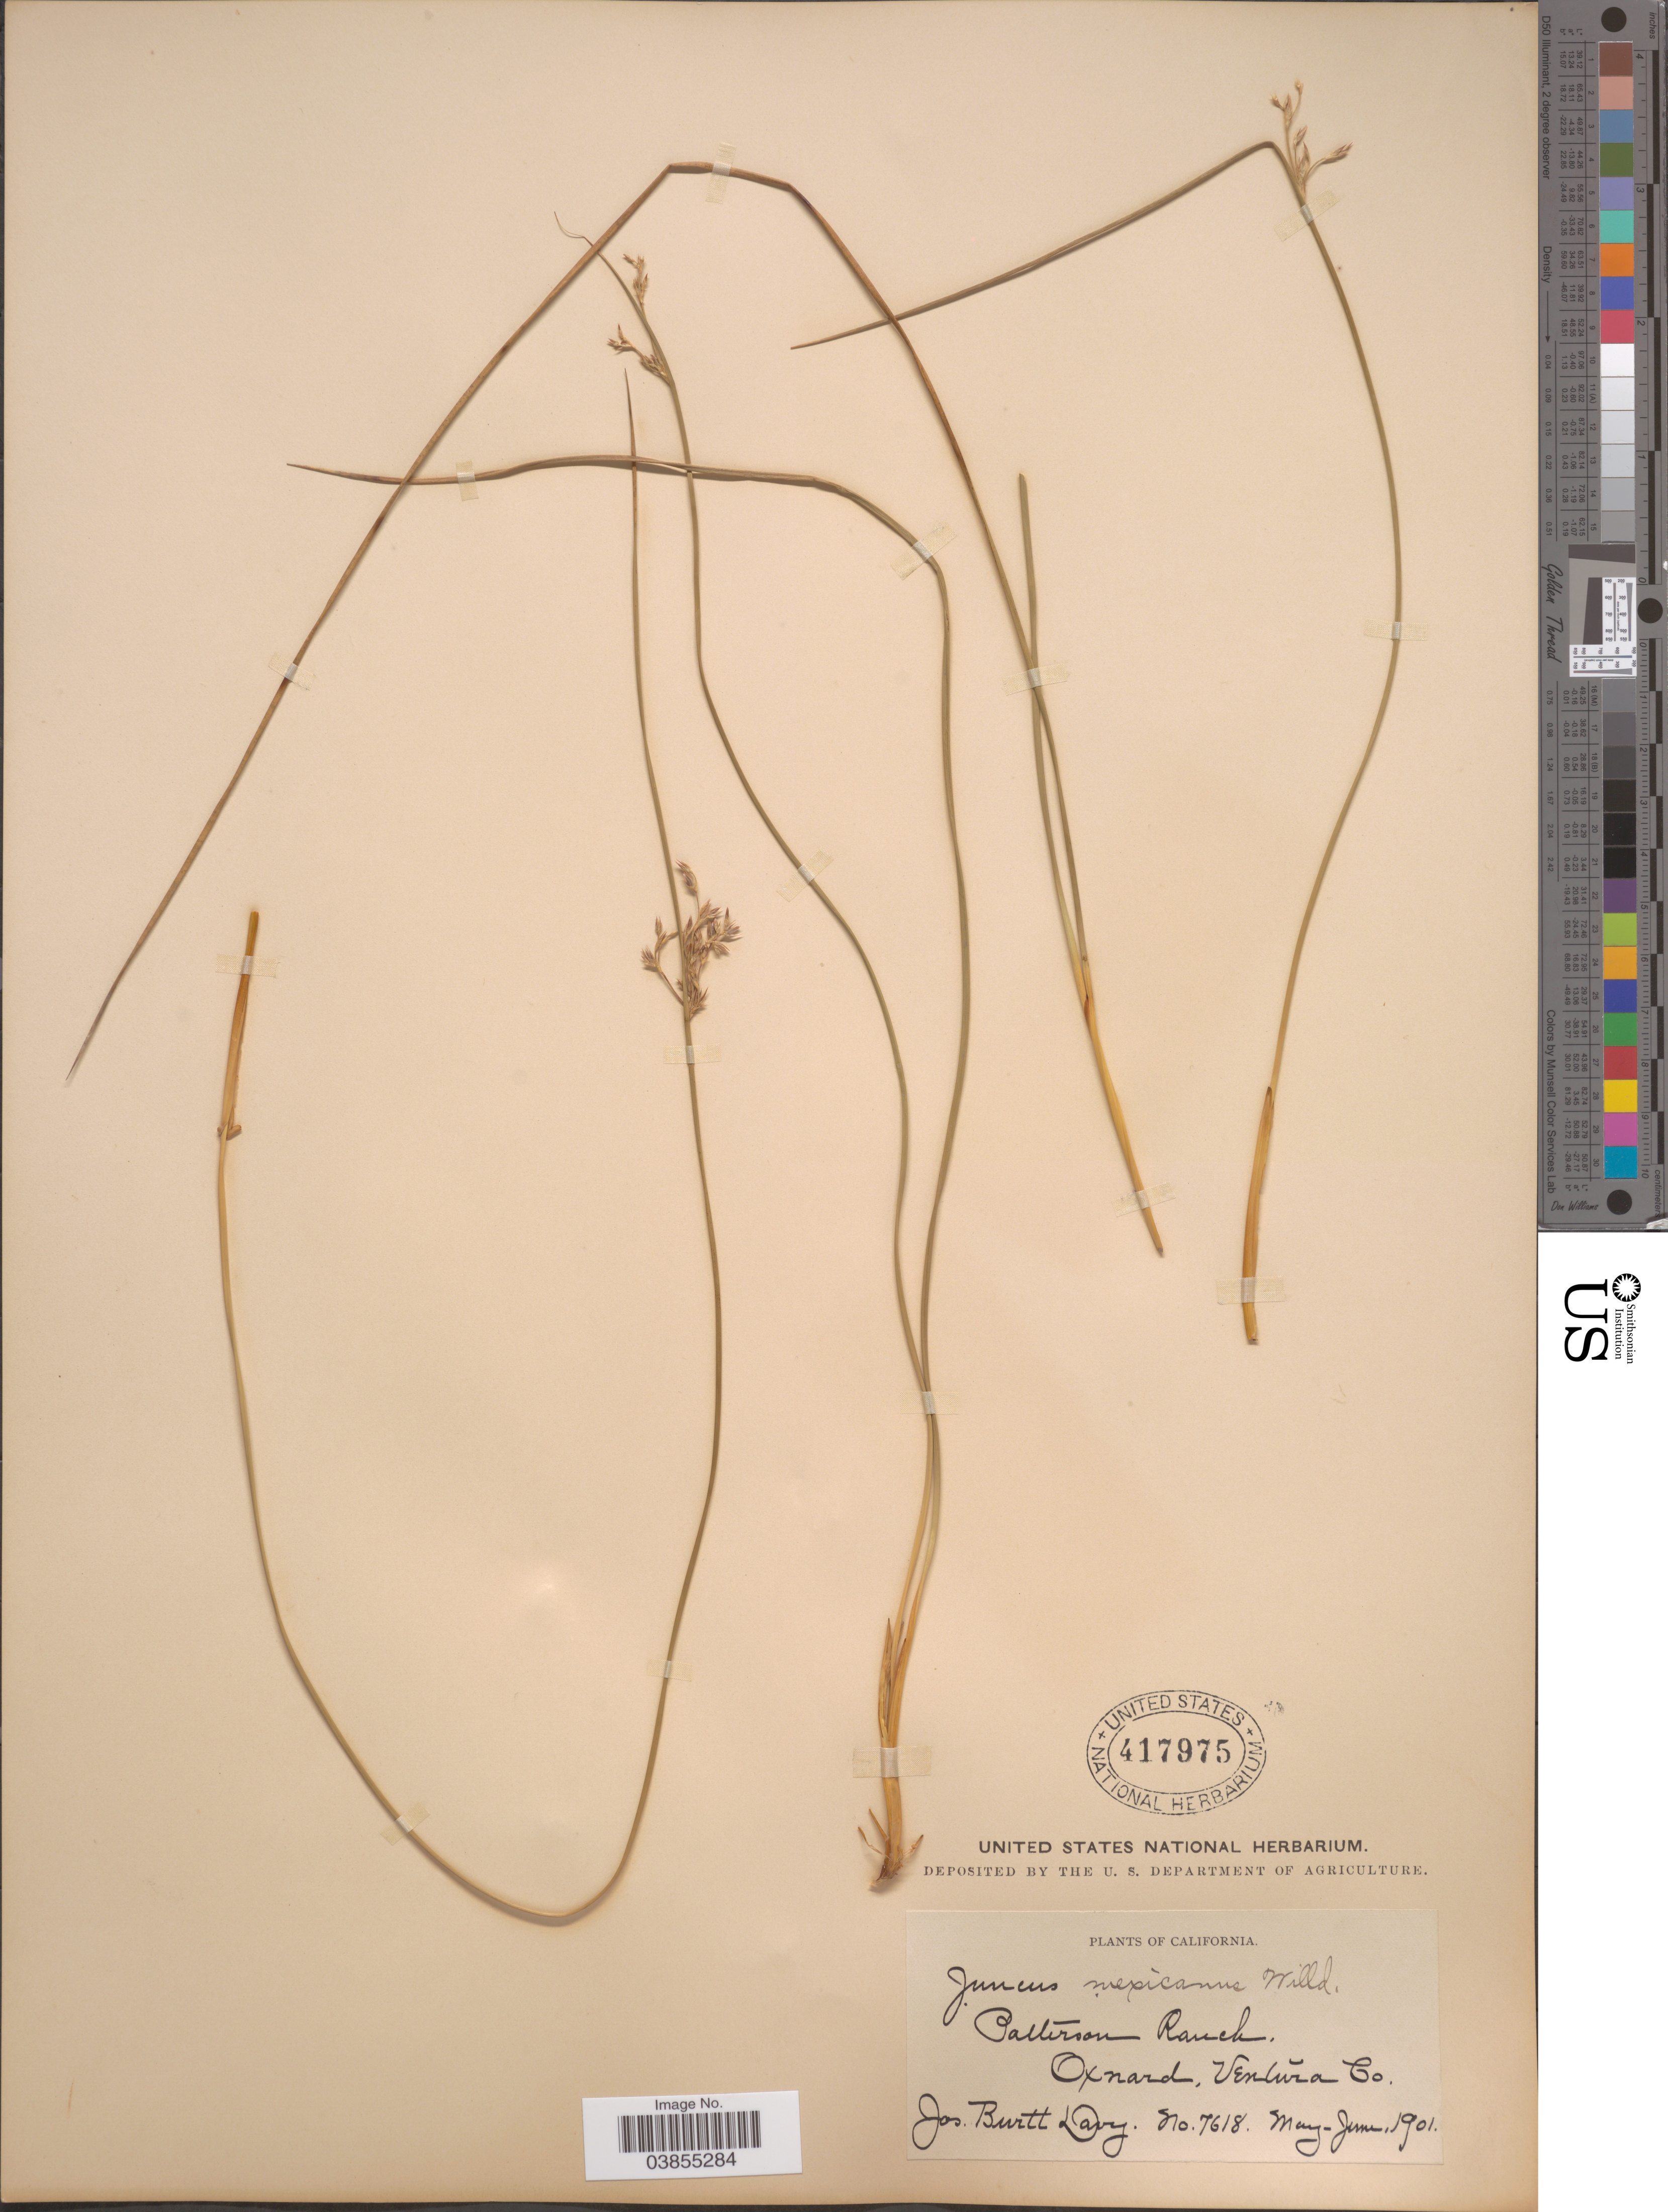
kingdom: Plantae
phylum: Tracheophyta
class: Liliopsida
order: Poales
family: Juncaceae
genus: Juncus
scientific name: Juncus mexicanus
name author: Willd. ex Schult. & Schult. f.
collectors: J. Burtt Davy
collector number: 7618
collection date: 1901-05/1901-06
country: United States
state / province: California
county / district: Ventura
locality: Patterson Ranch. Oxnard, Ventura Co.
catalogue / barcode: US 417975